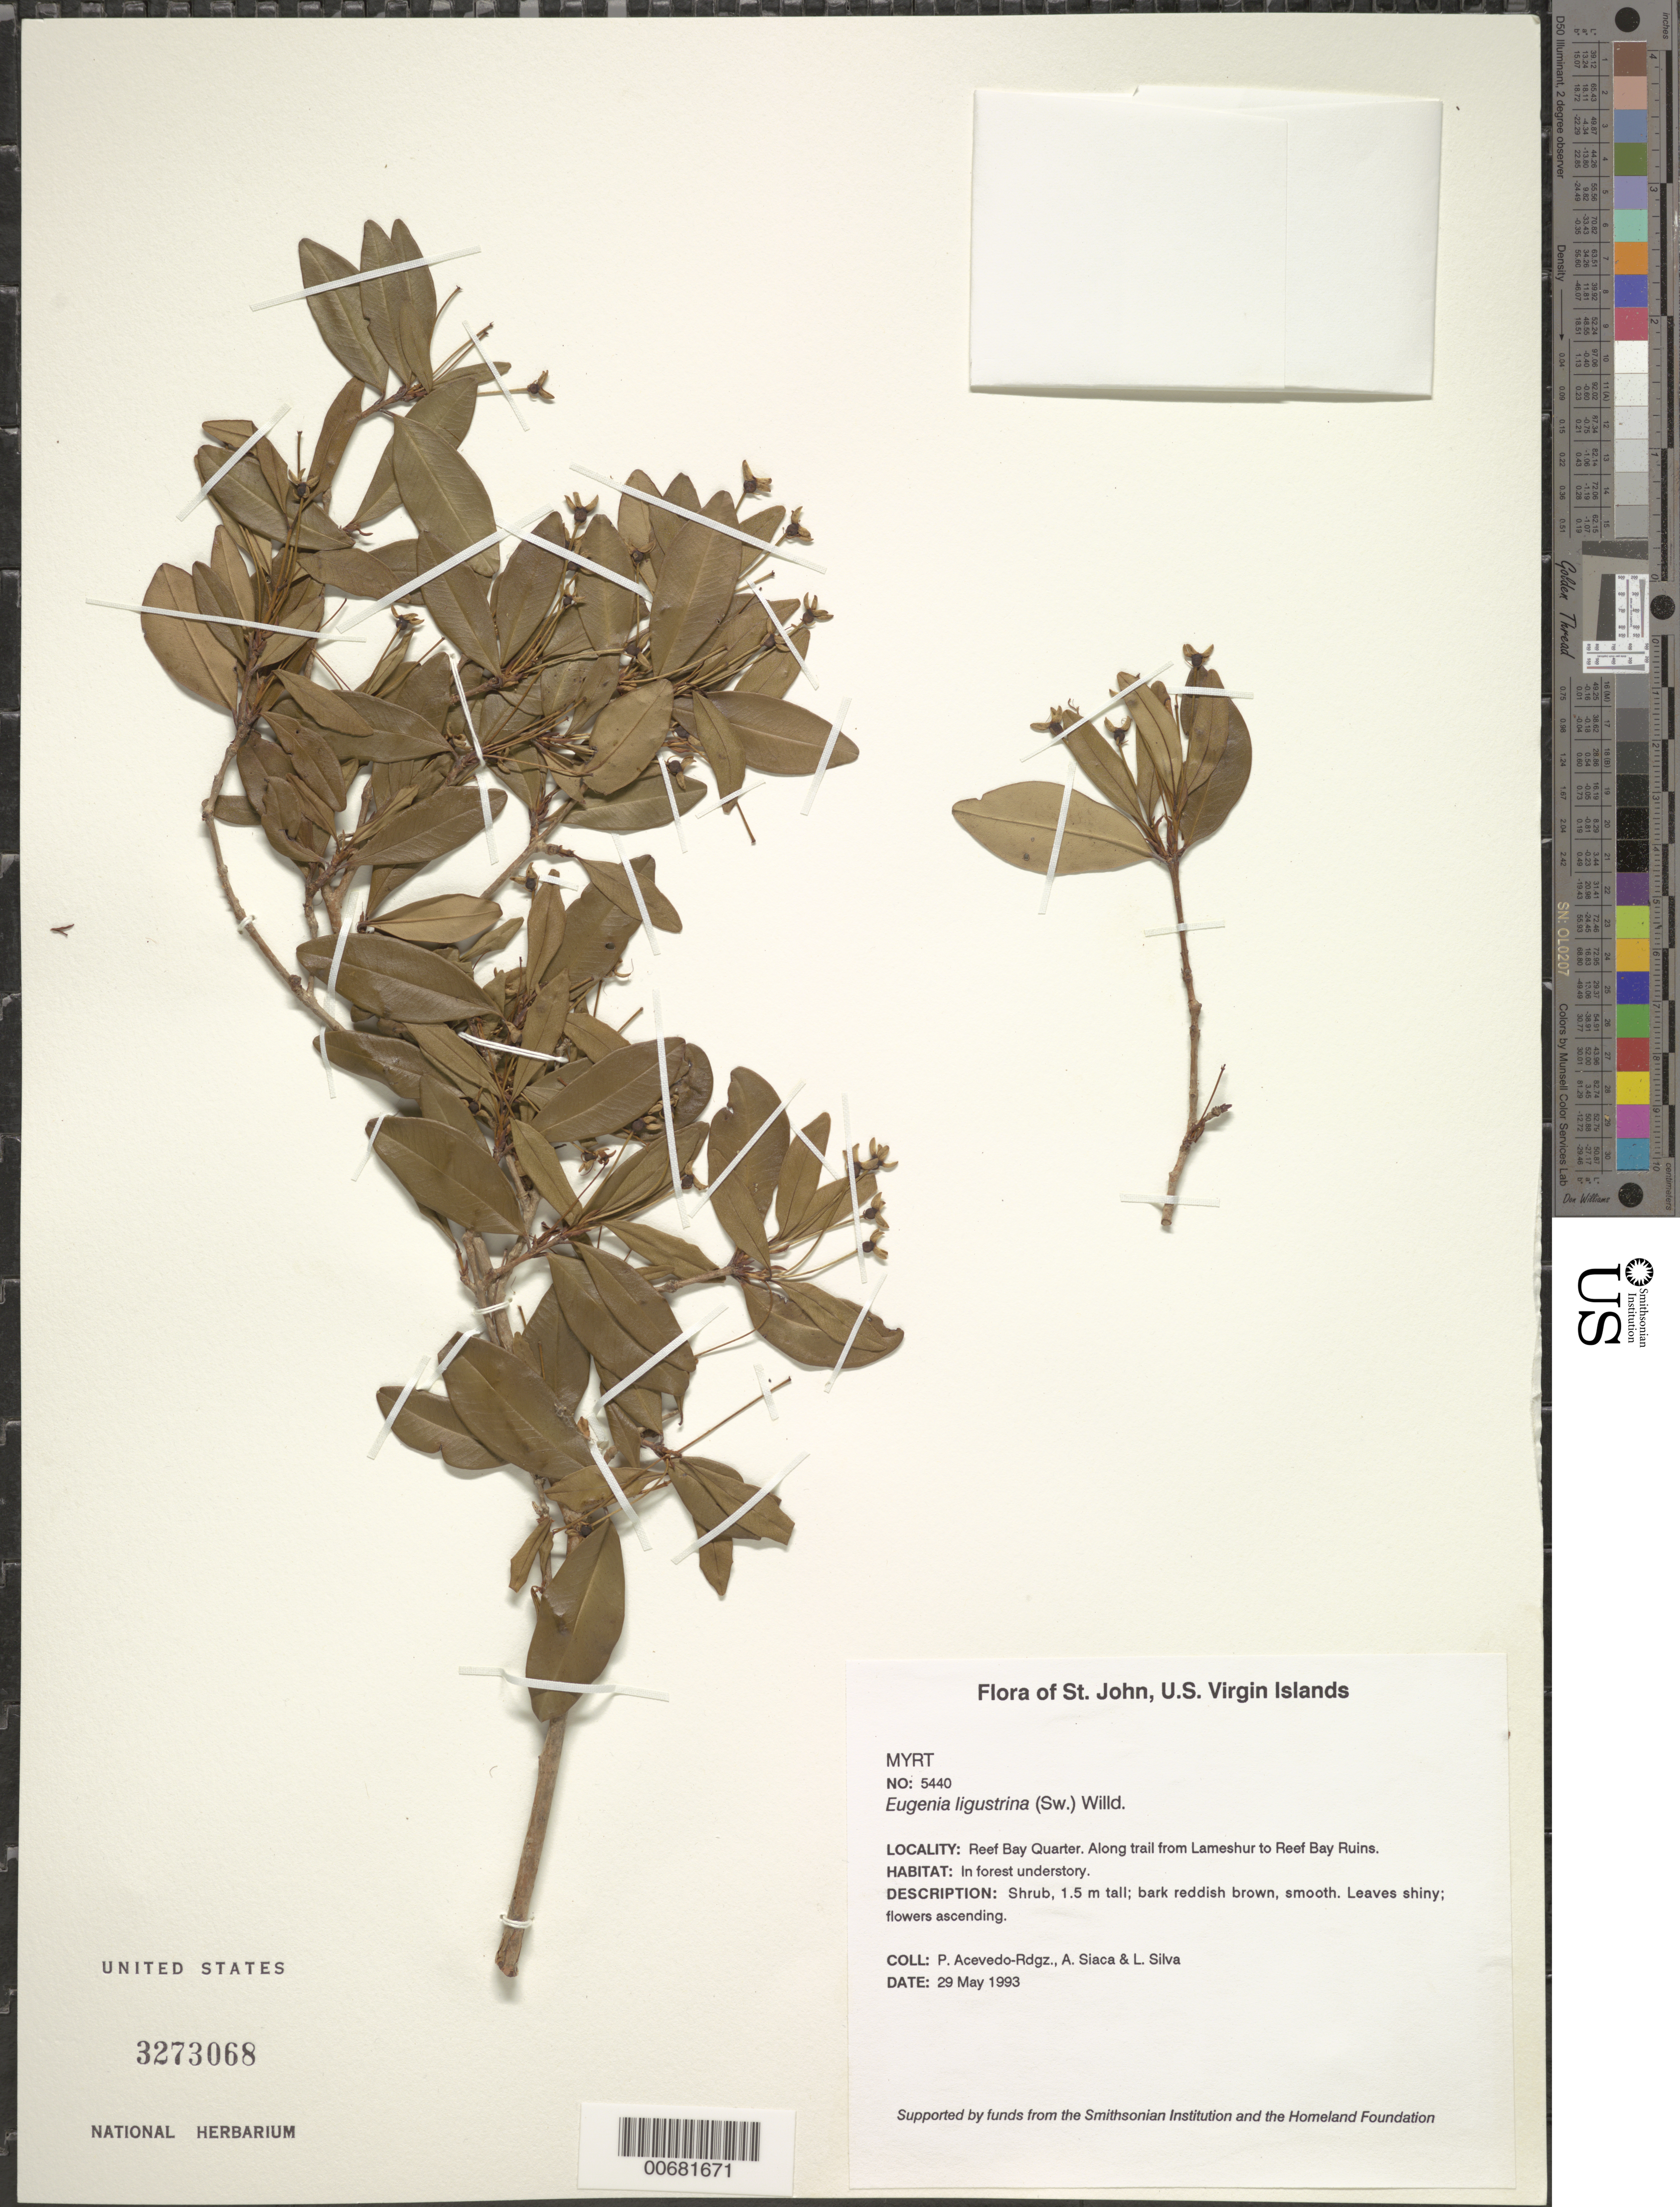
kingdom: Plantae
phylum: Tracheophyta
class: Magnoliopsida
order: Myrtales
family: Myrtaceae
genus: Eugenia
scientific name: Eugenia ligustrina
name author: (Sw.) Willd.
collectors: P. Acevedo-Rodr., A. Siaca & L. Silva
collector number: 5440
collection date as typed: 29 May 1993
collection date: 1993-05-29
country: U.S. Virgin Islands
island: St. John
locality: Reef Bay Quarter. Along trail from Lameshur to Reef Bay Ruins.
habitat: In forest understory.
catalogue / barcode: US 3273068